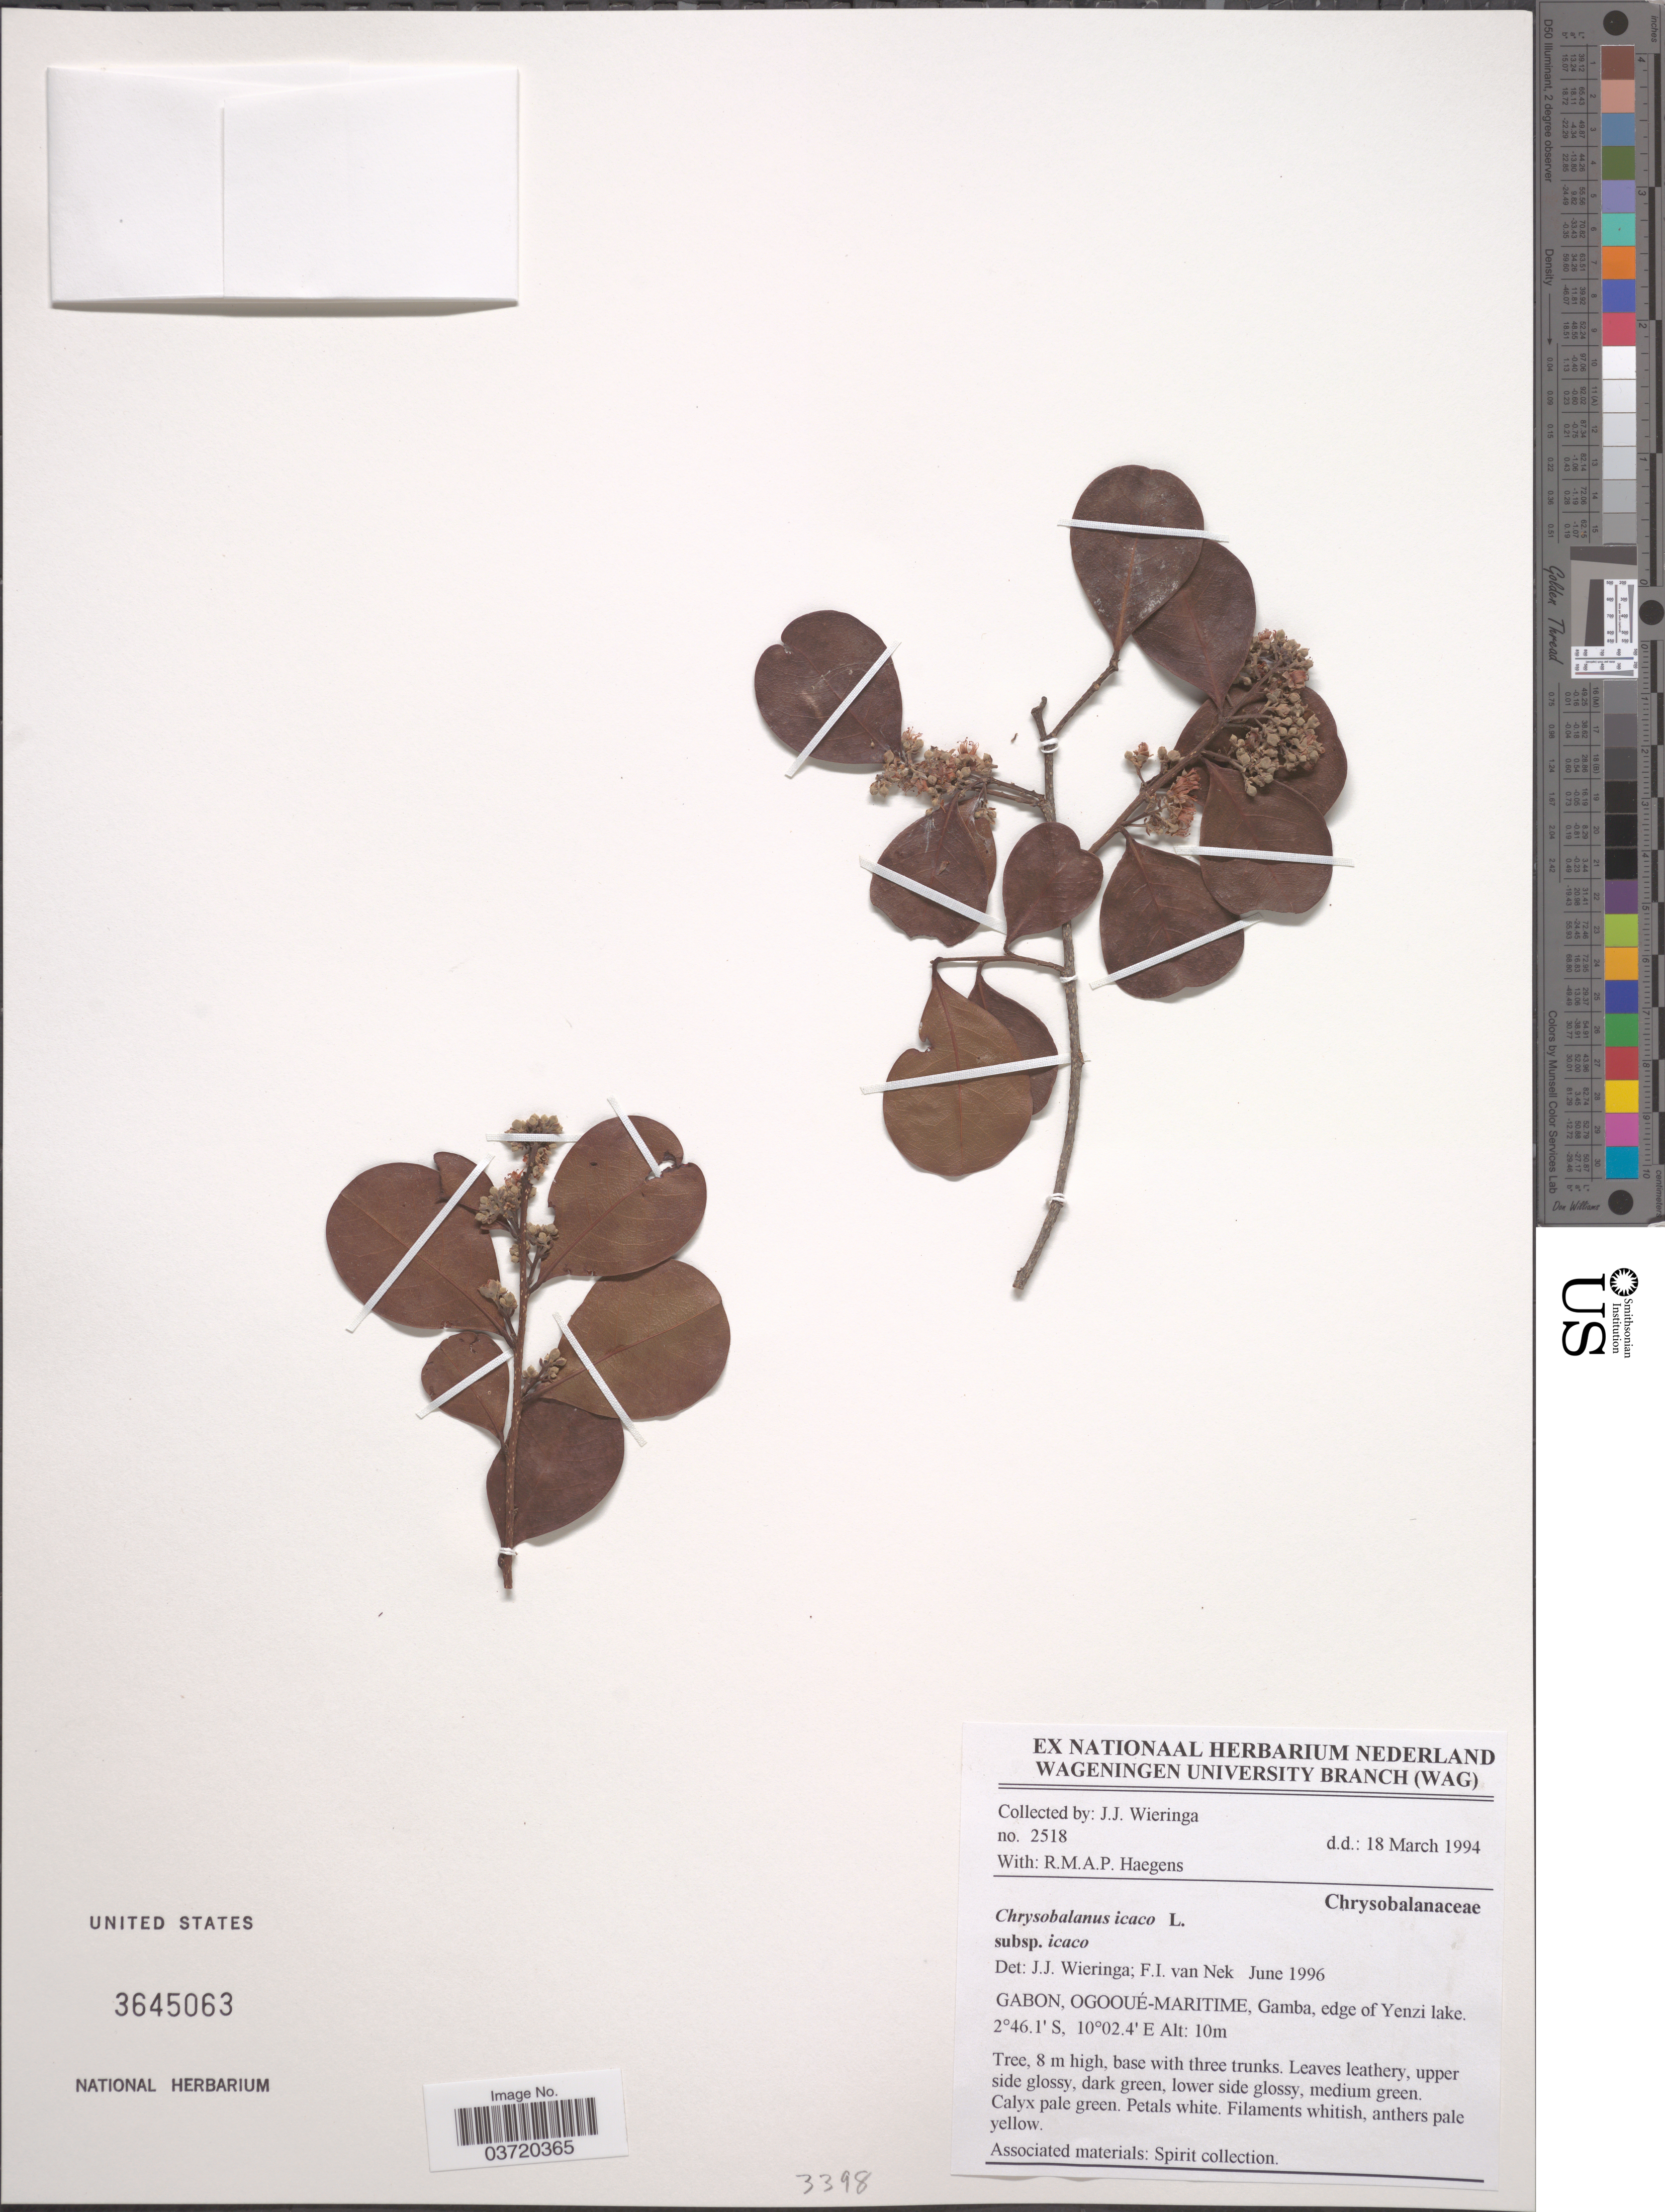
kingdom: Plantae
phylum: Tracheophyta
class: Magnoliopsida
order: Malpighiales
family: Chrysobalanaceae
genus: Chrysobalanus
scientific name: Chrysobalanus icaco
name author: L.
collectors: J. Wieringa & R. Haegens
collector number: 2518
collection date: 1994-03-18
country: Gabon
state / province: Ogooue-Maritime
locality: Gamba, edge of Yenzi lake.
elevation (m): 10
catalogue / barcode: US 3645063